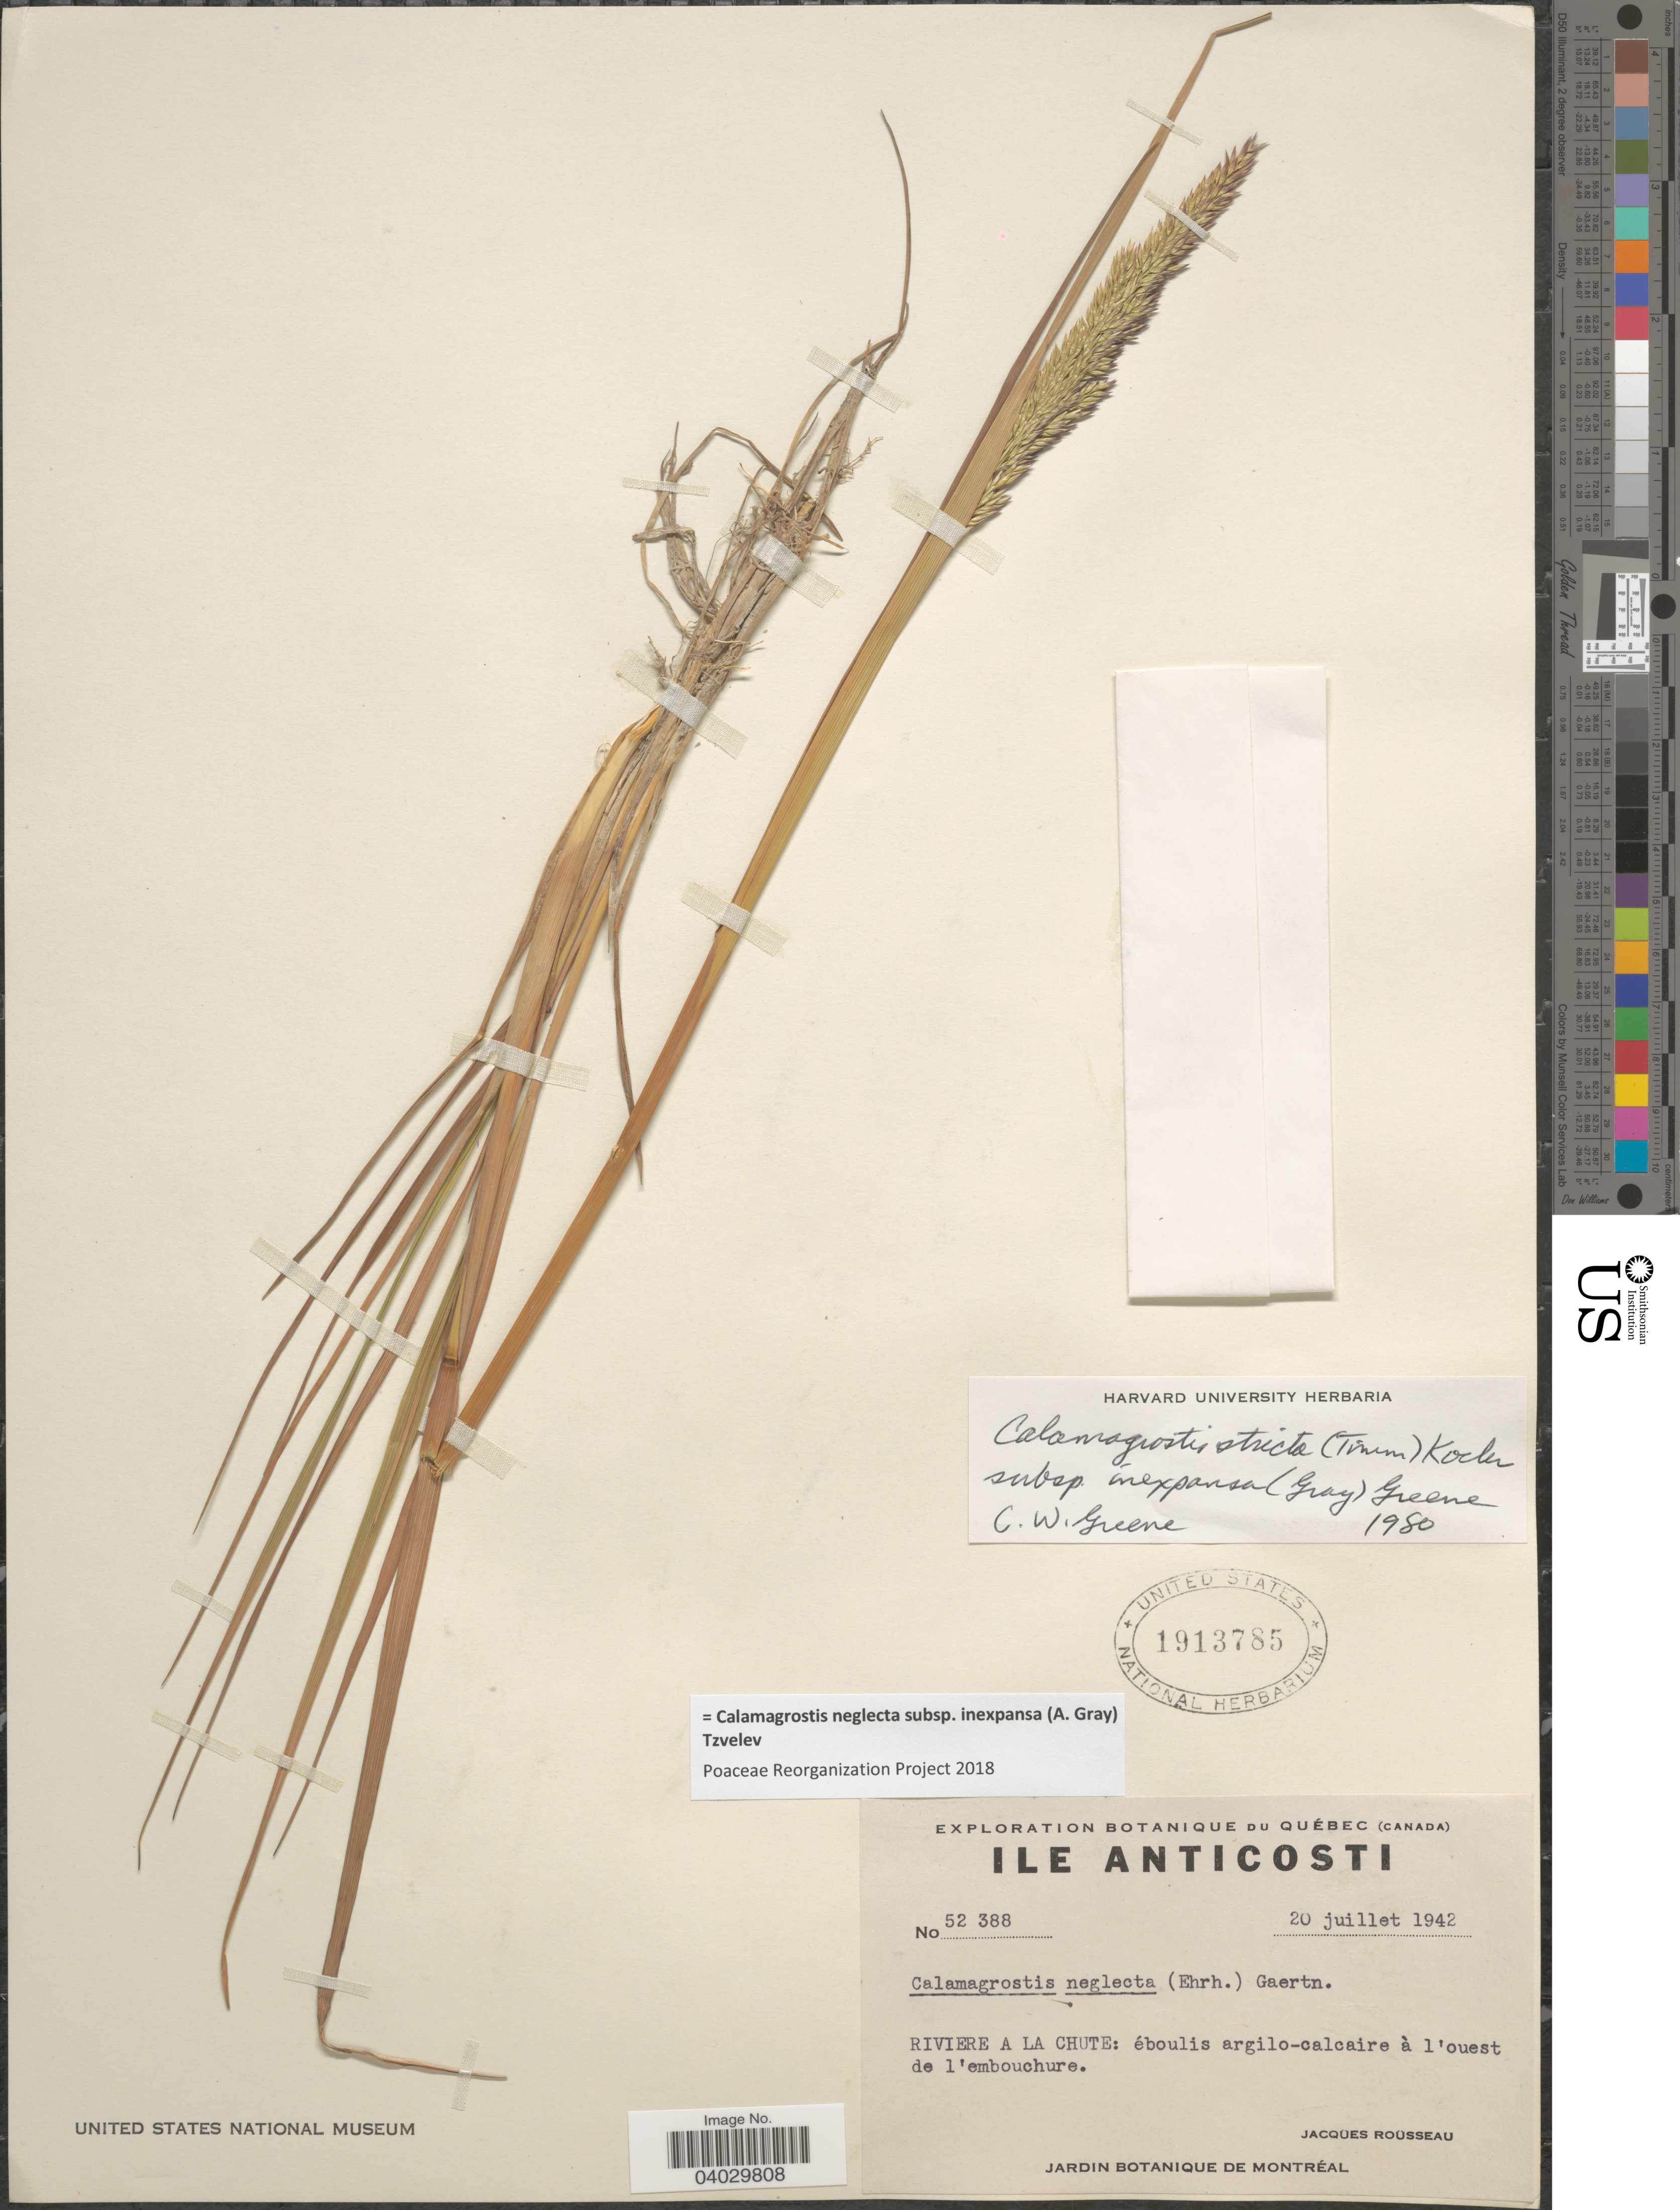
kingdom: Plantae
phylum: Tracheophyta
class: Liliopsida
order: Poales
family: Poaceae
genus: Calamagrostis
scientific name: Calamagrostis neglecta subsp. inexpansa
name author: (A. Gray) Tzvelev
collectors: J. Rousseau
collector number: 52388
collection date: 1942-07-20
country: Canada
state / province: Quebec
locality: Ile Anticosti. Riviere A La Chute: éboulis argilo-calcaire à l' ouest de l' embouchure.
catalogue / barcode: US 1913785